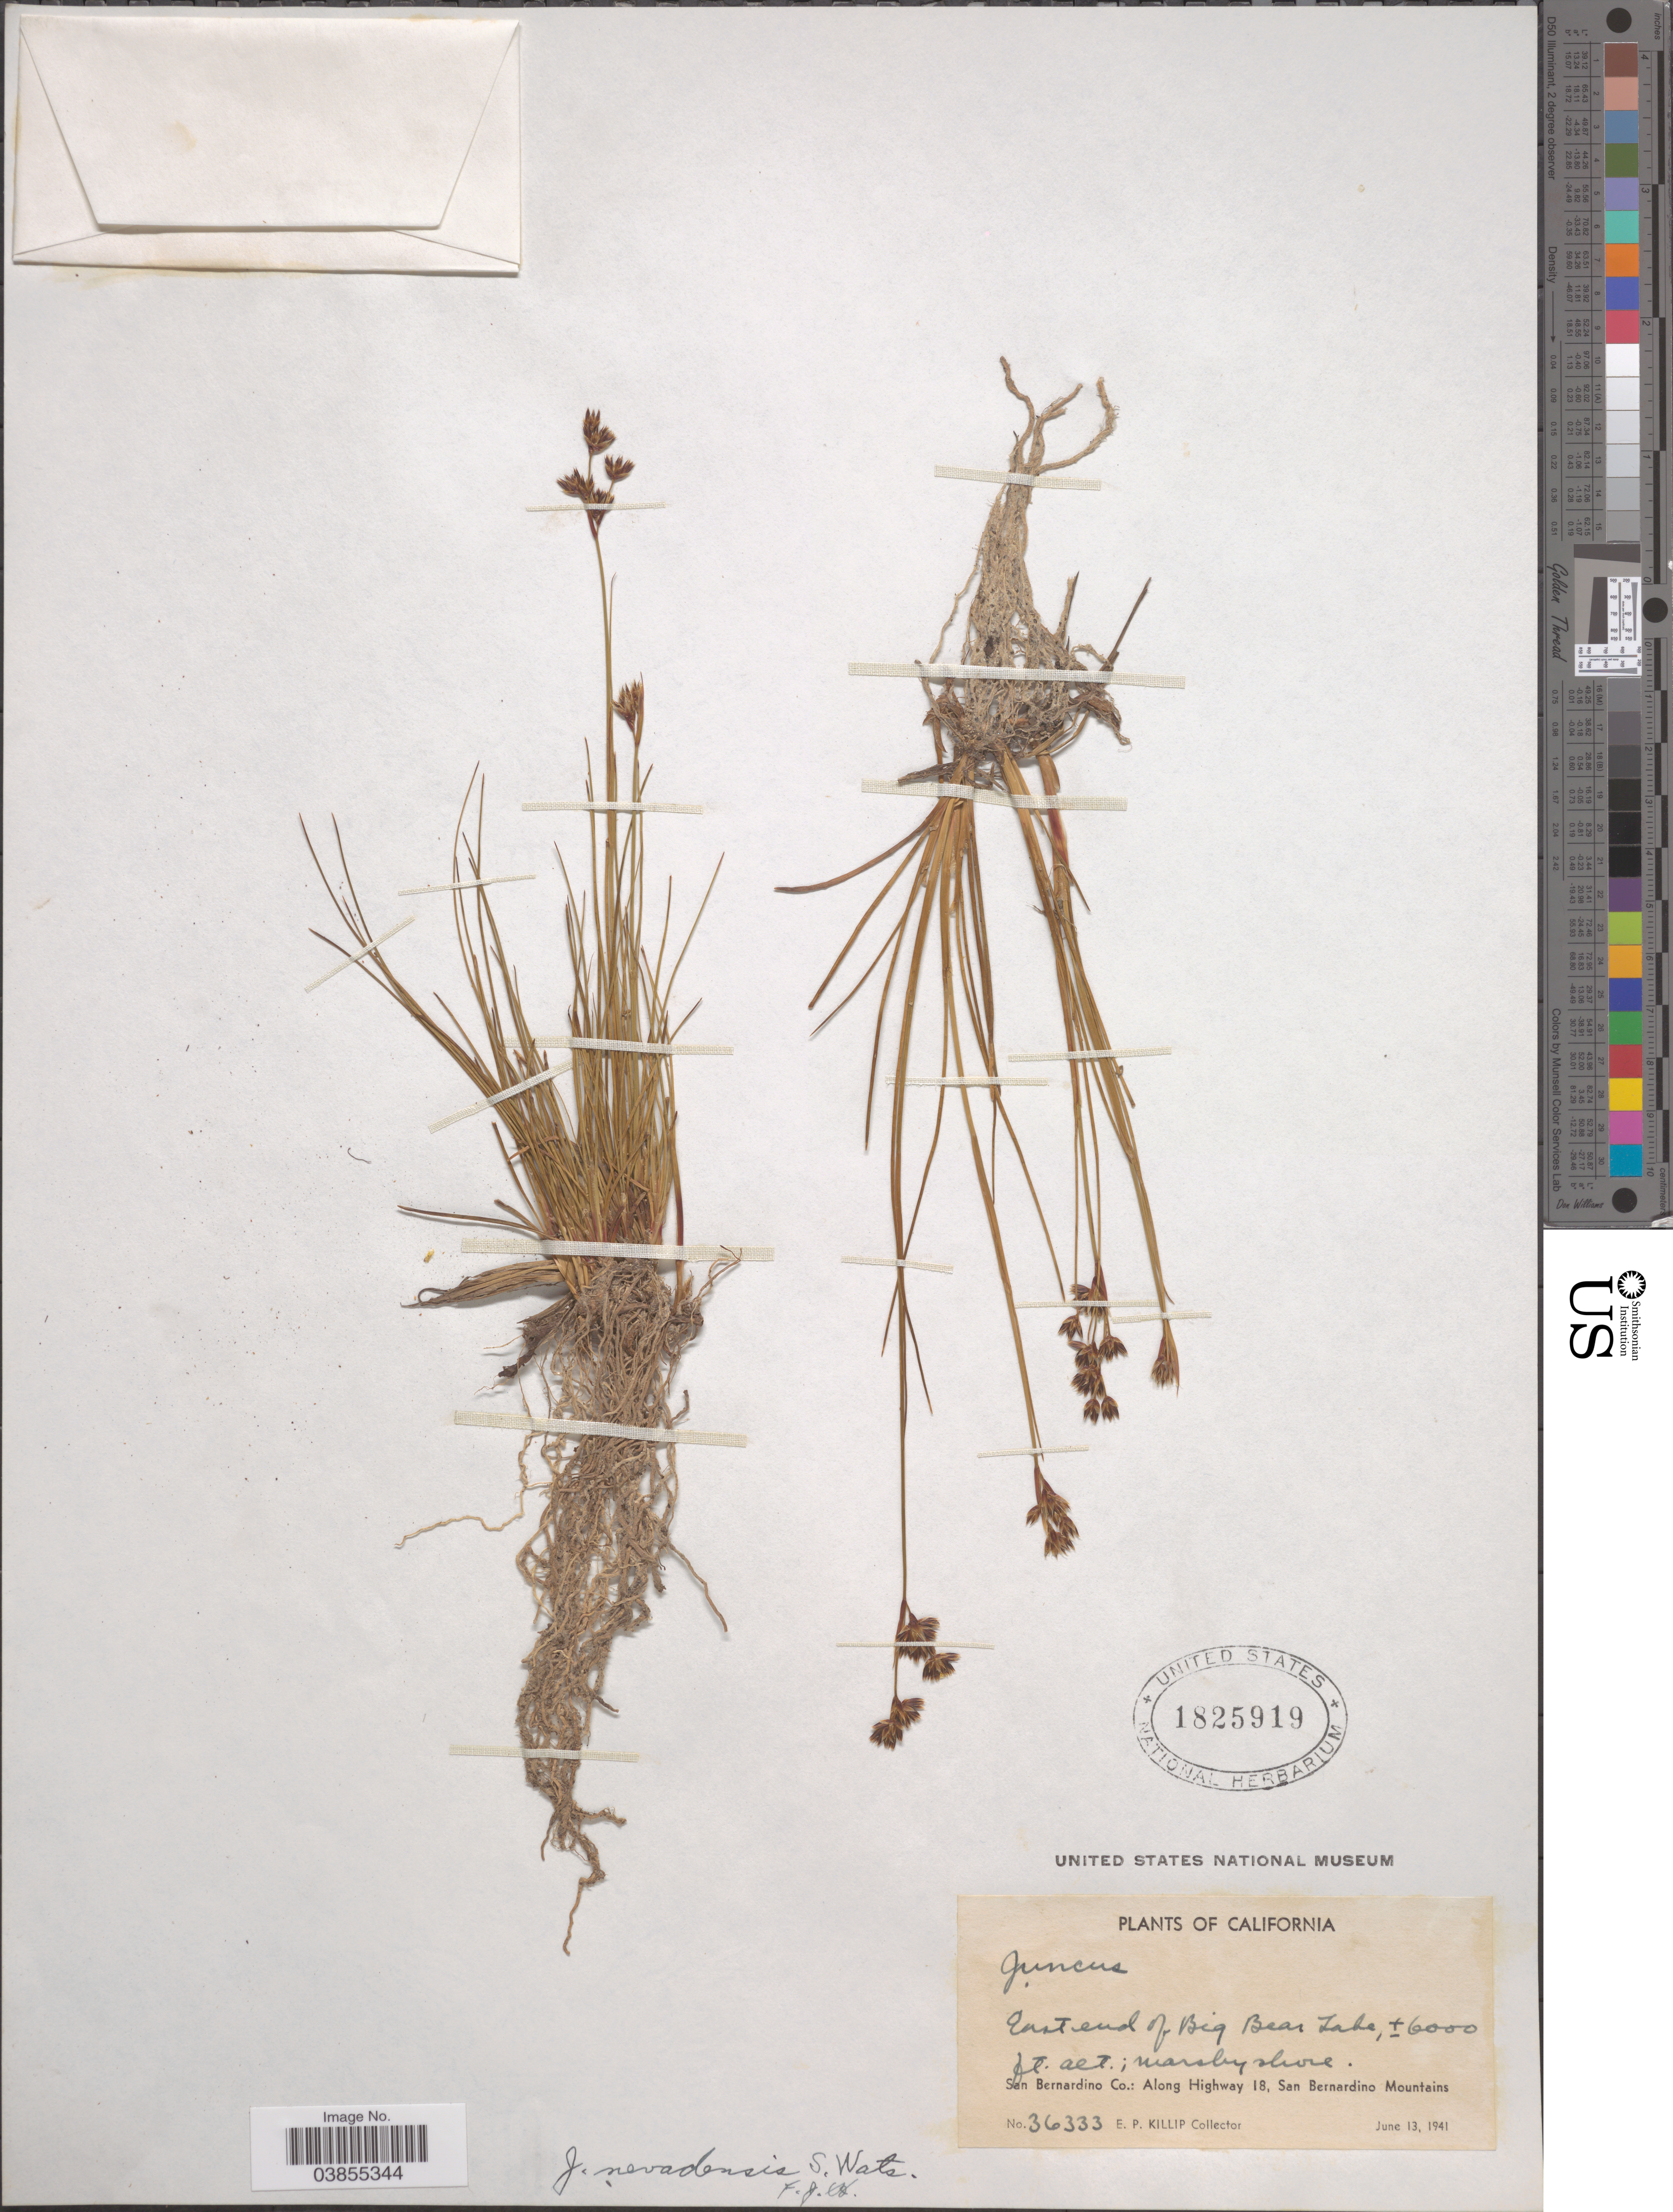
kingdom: Plantae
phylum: Tracheophyta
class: Liliopsida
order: Poales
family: Juncaceae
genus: Juncus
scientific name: Juncus nevadensis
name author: S. Watson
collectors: E. P. Killip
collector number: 36333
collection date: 1941-06-13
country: United States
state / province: California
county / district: San Bernardino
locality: East end of Big Bear Lake. San Bernardino Co.: Along Highway 18, San Bernardino Mountains.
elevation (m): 1829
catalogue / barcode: US 1825919